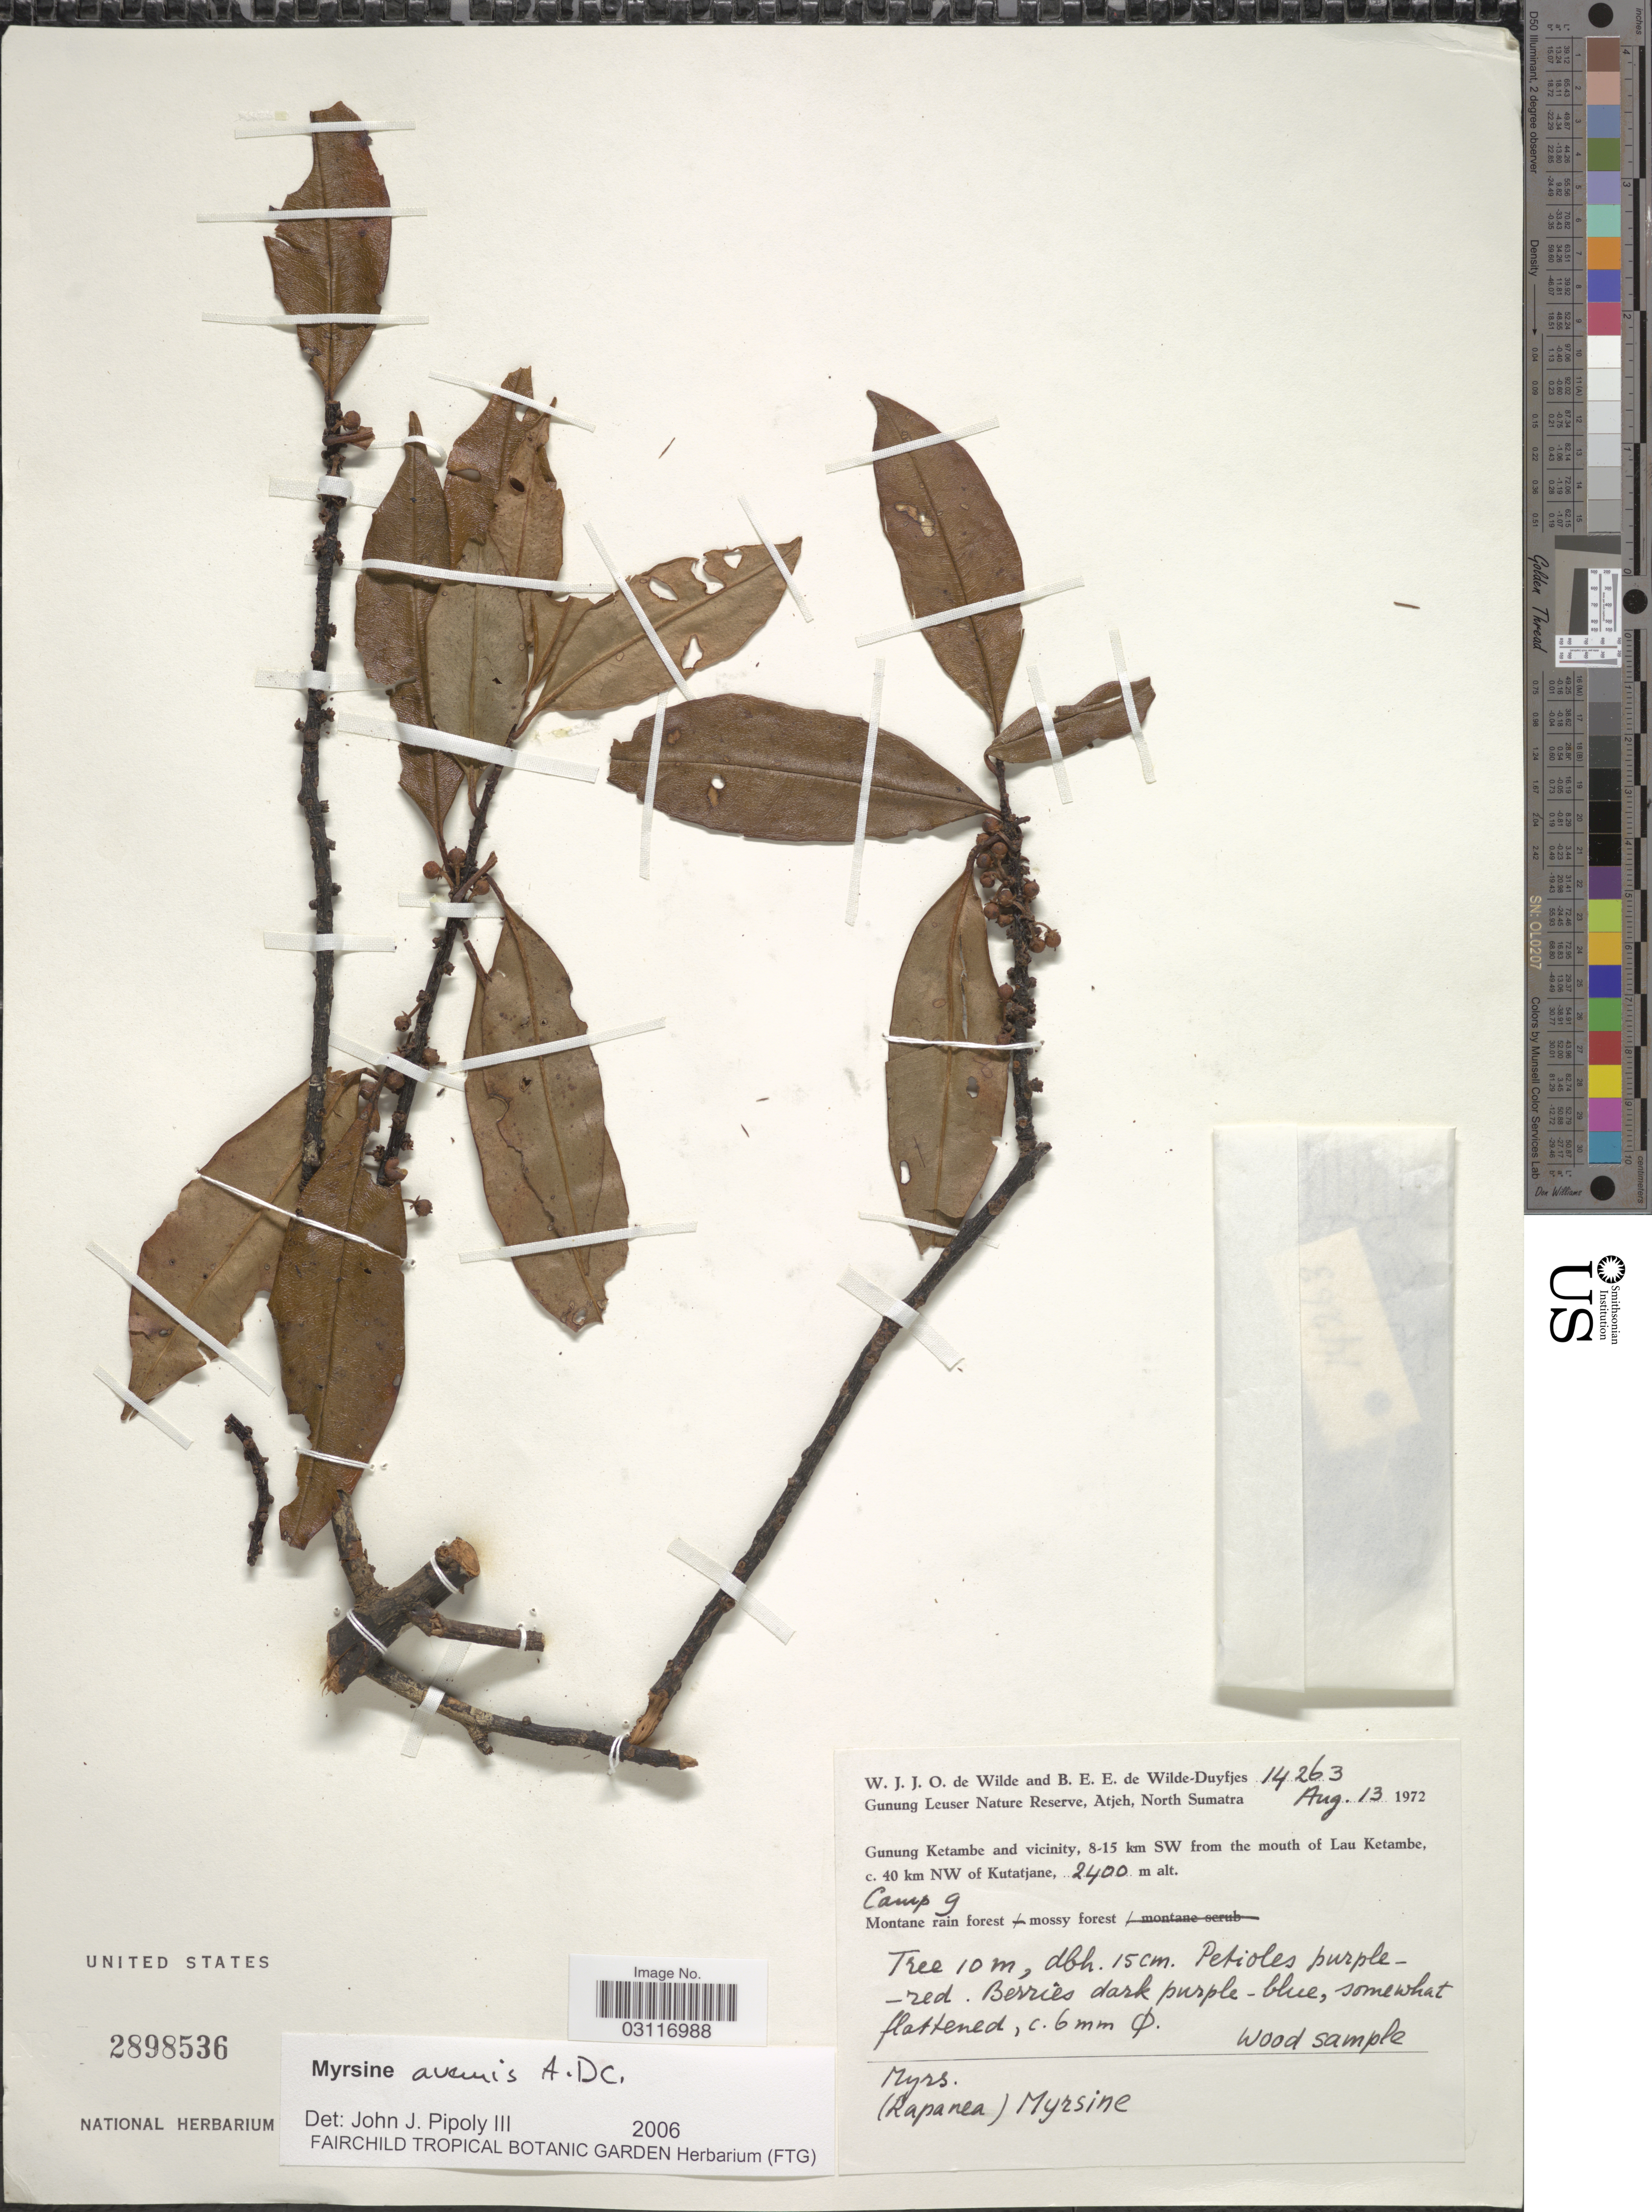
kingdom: Plantae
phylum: Tracheophyta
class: Magnoliopsida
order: Ericales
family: Primulaceae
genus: Myrsine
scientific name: Myrsine avenis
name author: A. DC.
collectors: W. J. de Wilde & B. E. de Wilde-Duyfjes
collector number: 14263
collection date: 1972-08-13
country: Indonesia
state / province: Sumatra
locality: Gunung Leuser Nature Reserve, Atjeh, North Sumatra. Gunung Ketambe and vicinity, 8-15 km SW from the mouth of Lau Ketambe, c. 40 km NW of Kutatjane. Camp 9.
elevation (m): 2400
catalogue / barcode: US 2898536